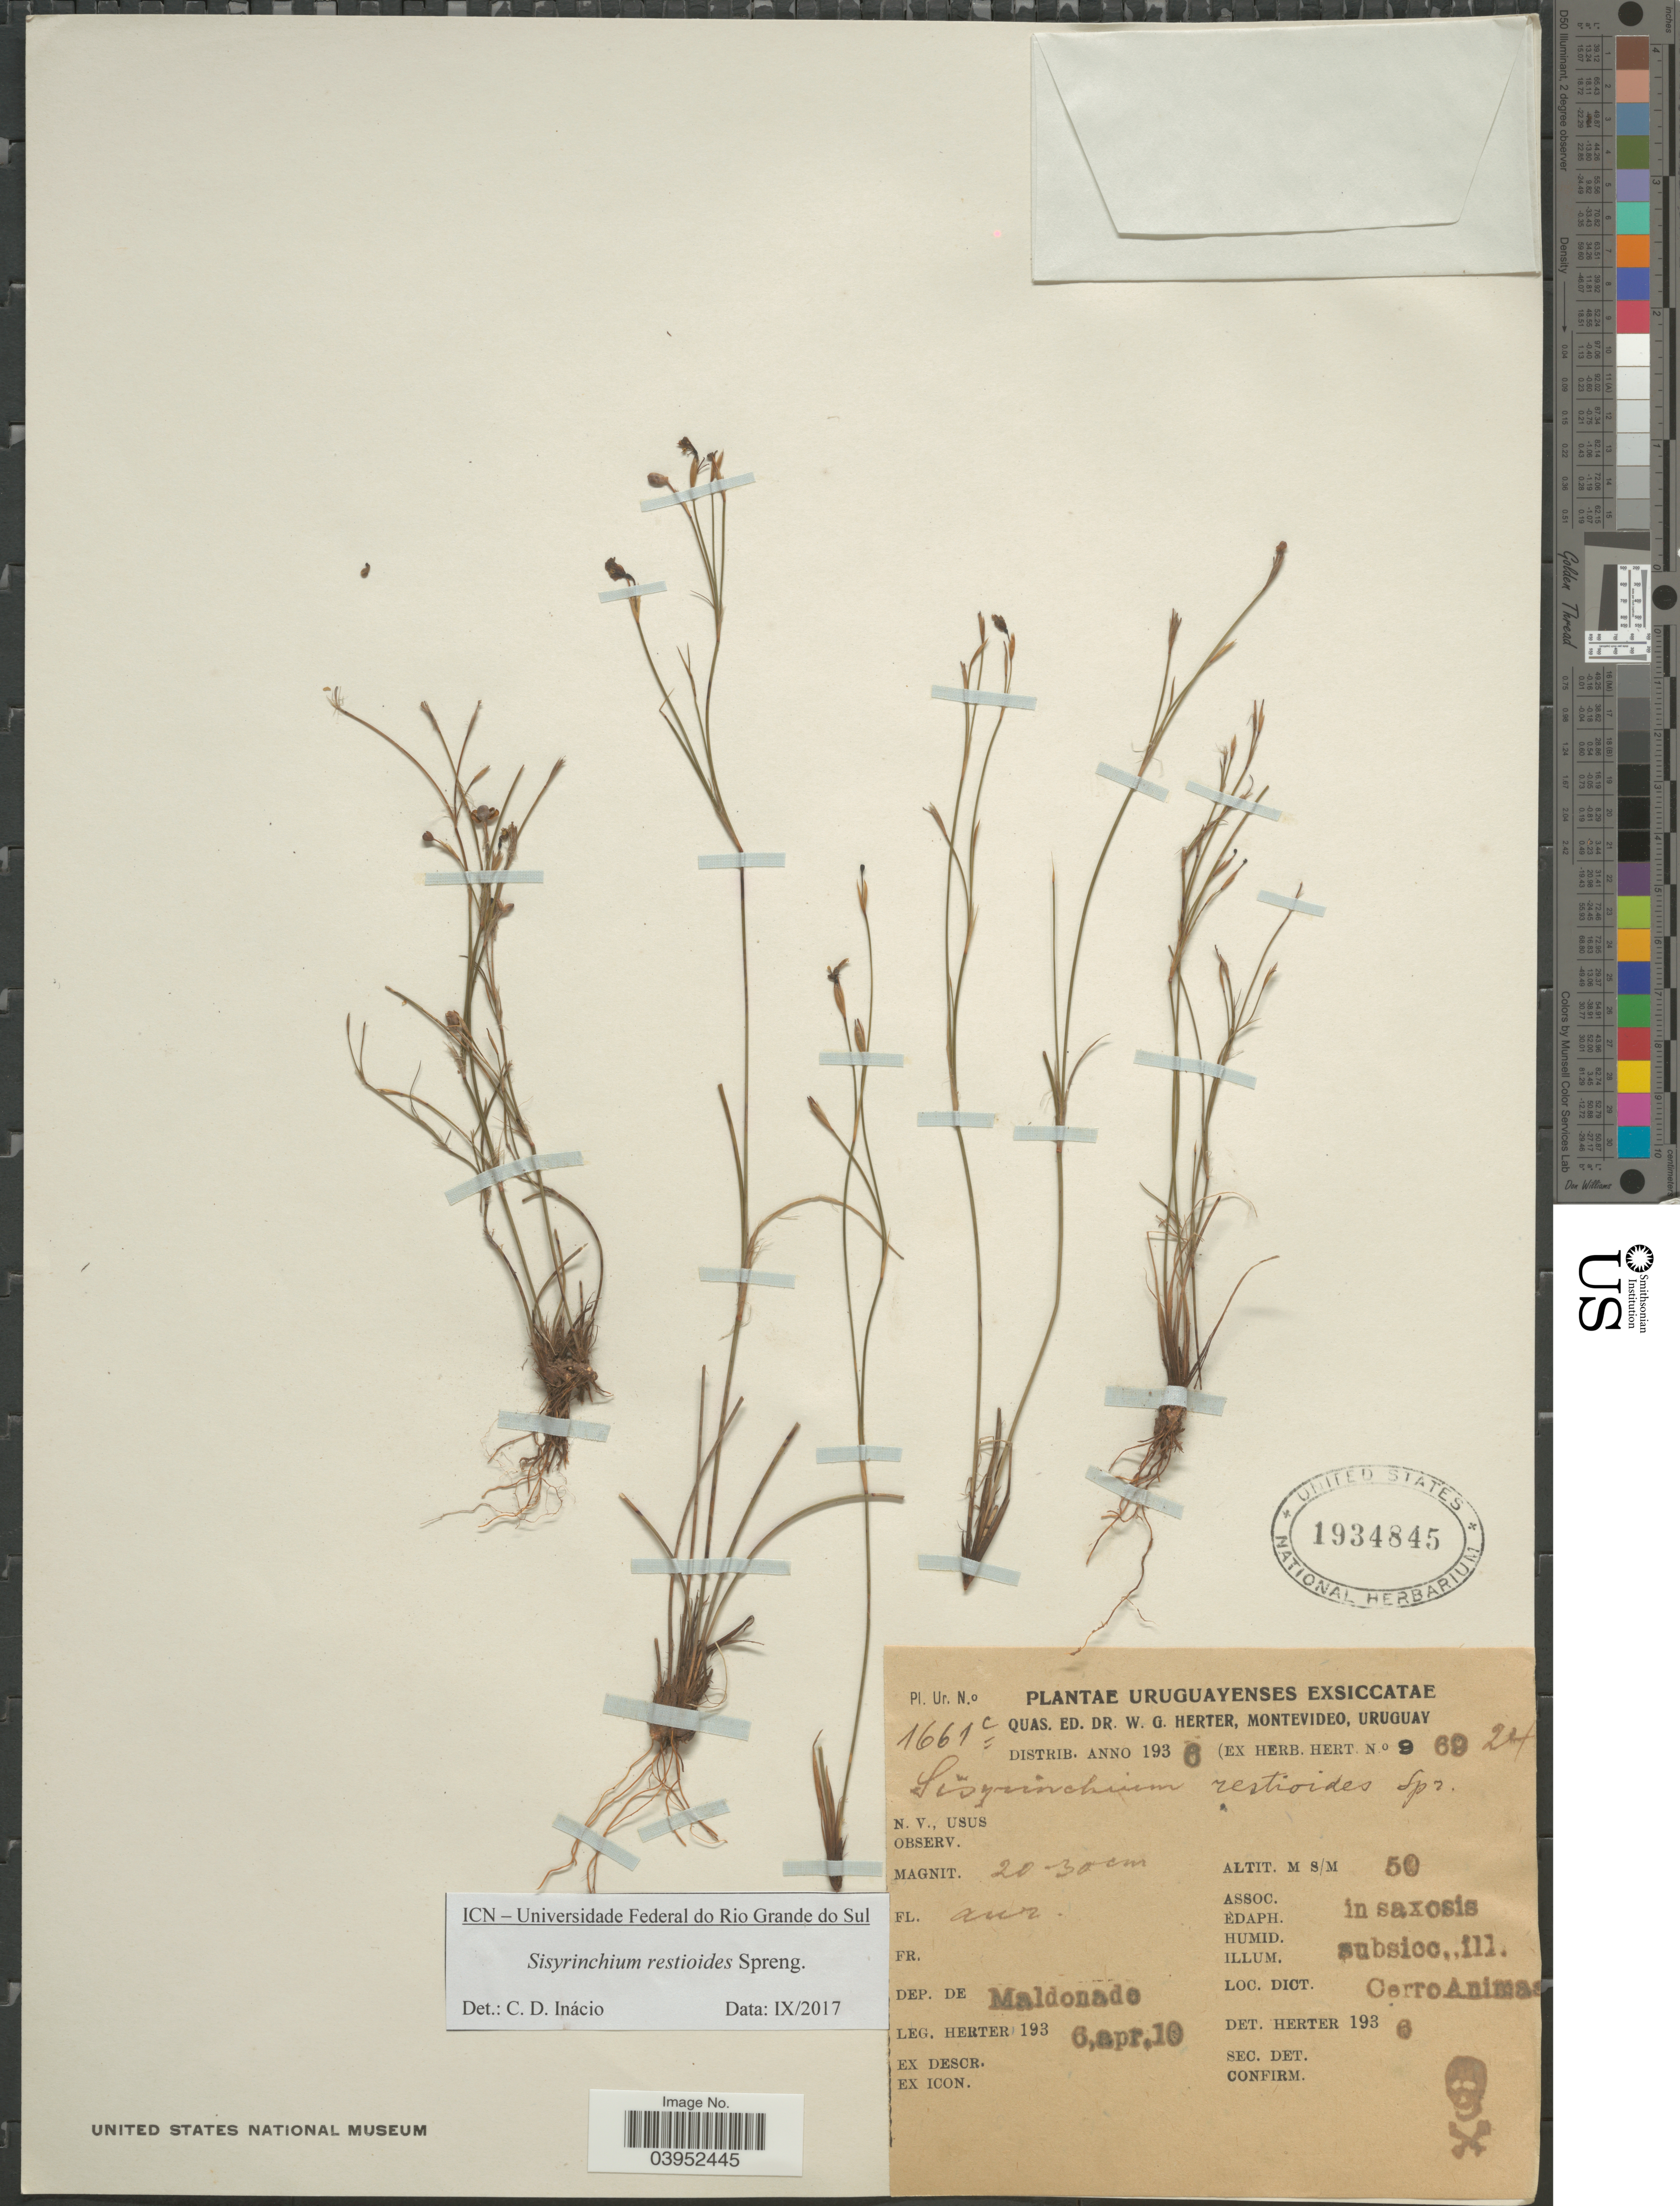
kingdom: Plantae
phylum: Tracheophyta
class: Liliopsida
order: Asparagales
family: Iridaceae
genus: Sisyrinchium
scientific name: Sisyrinchium restioides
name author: Spreng.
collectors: W. G. Herter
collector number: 193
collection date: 1936-04-10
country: Uruguay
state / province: Maldonado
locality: Dep. de Maldonado. In saxosis. Cerro Animas.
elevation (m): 50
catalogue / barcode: US 1934845